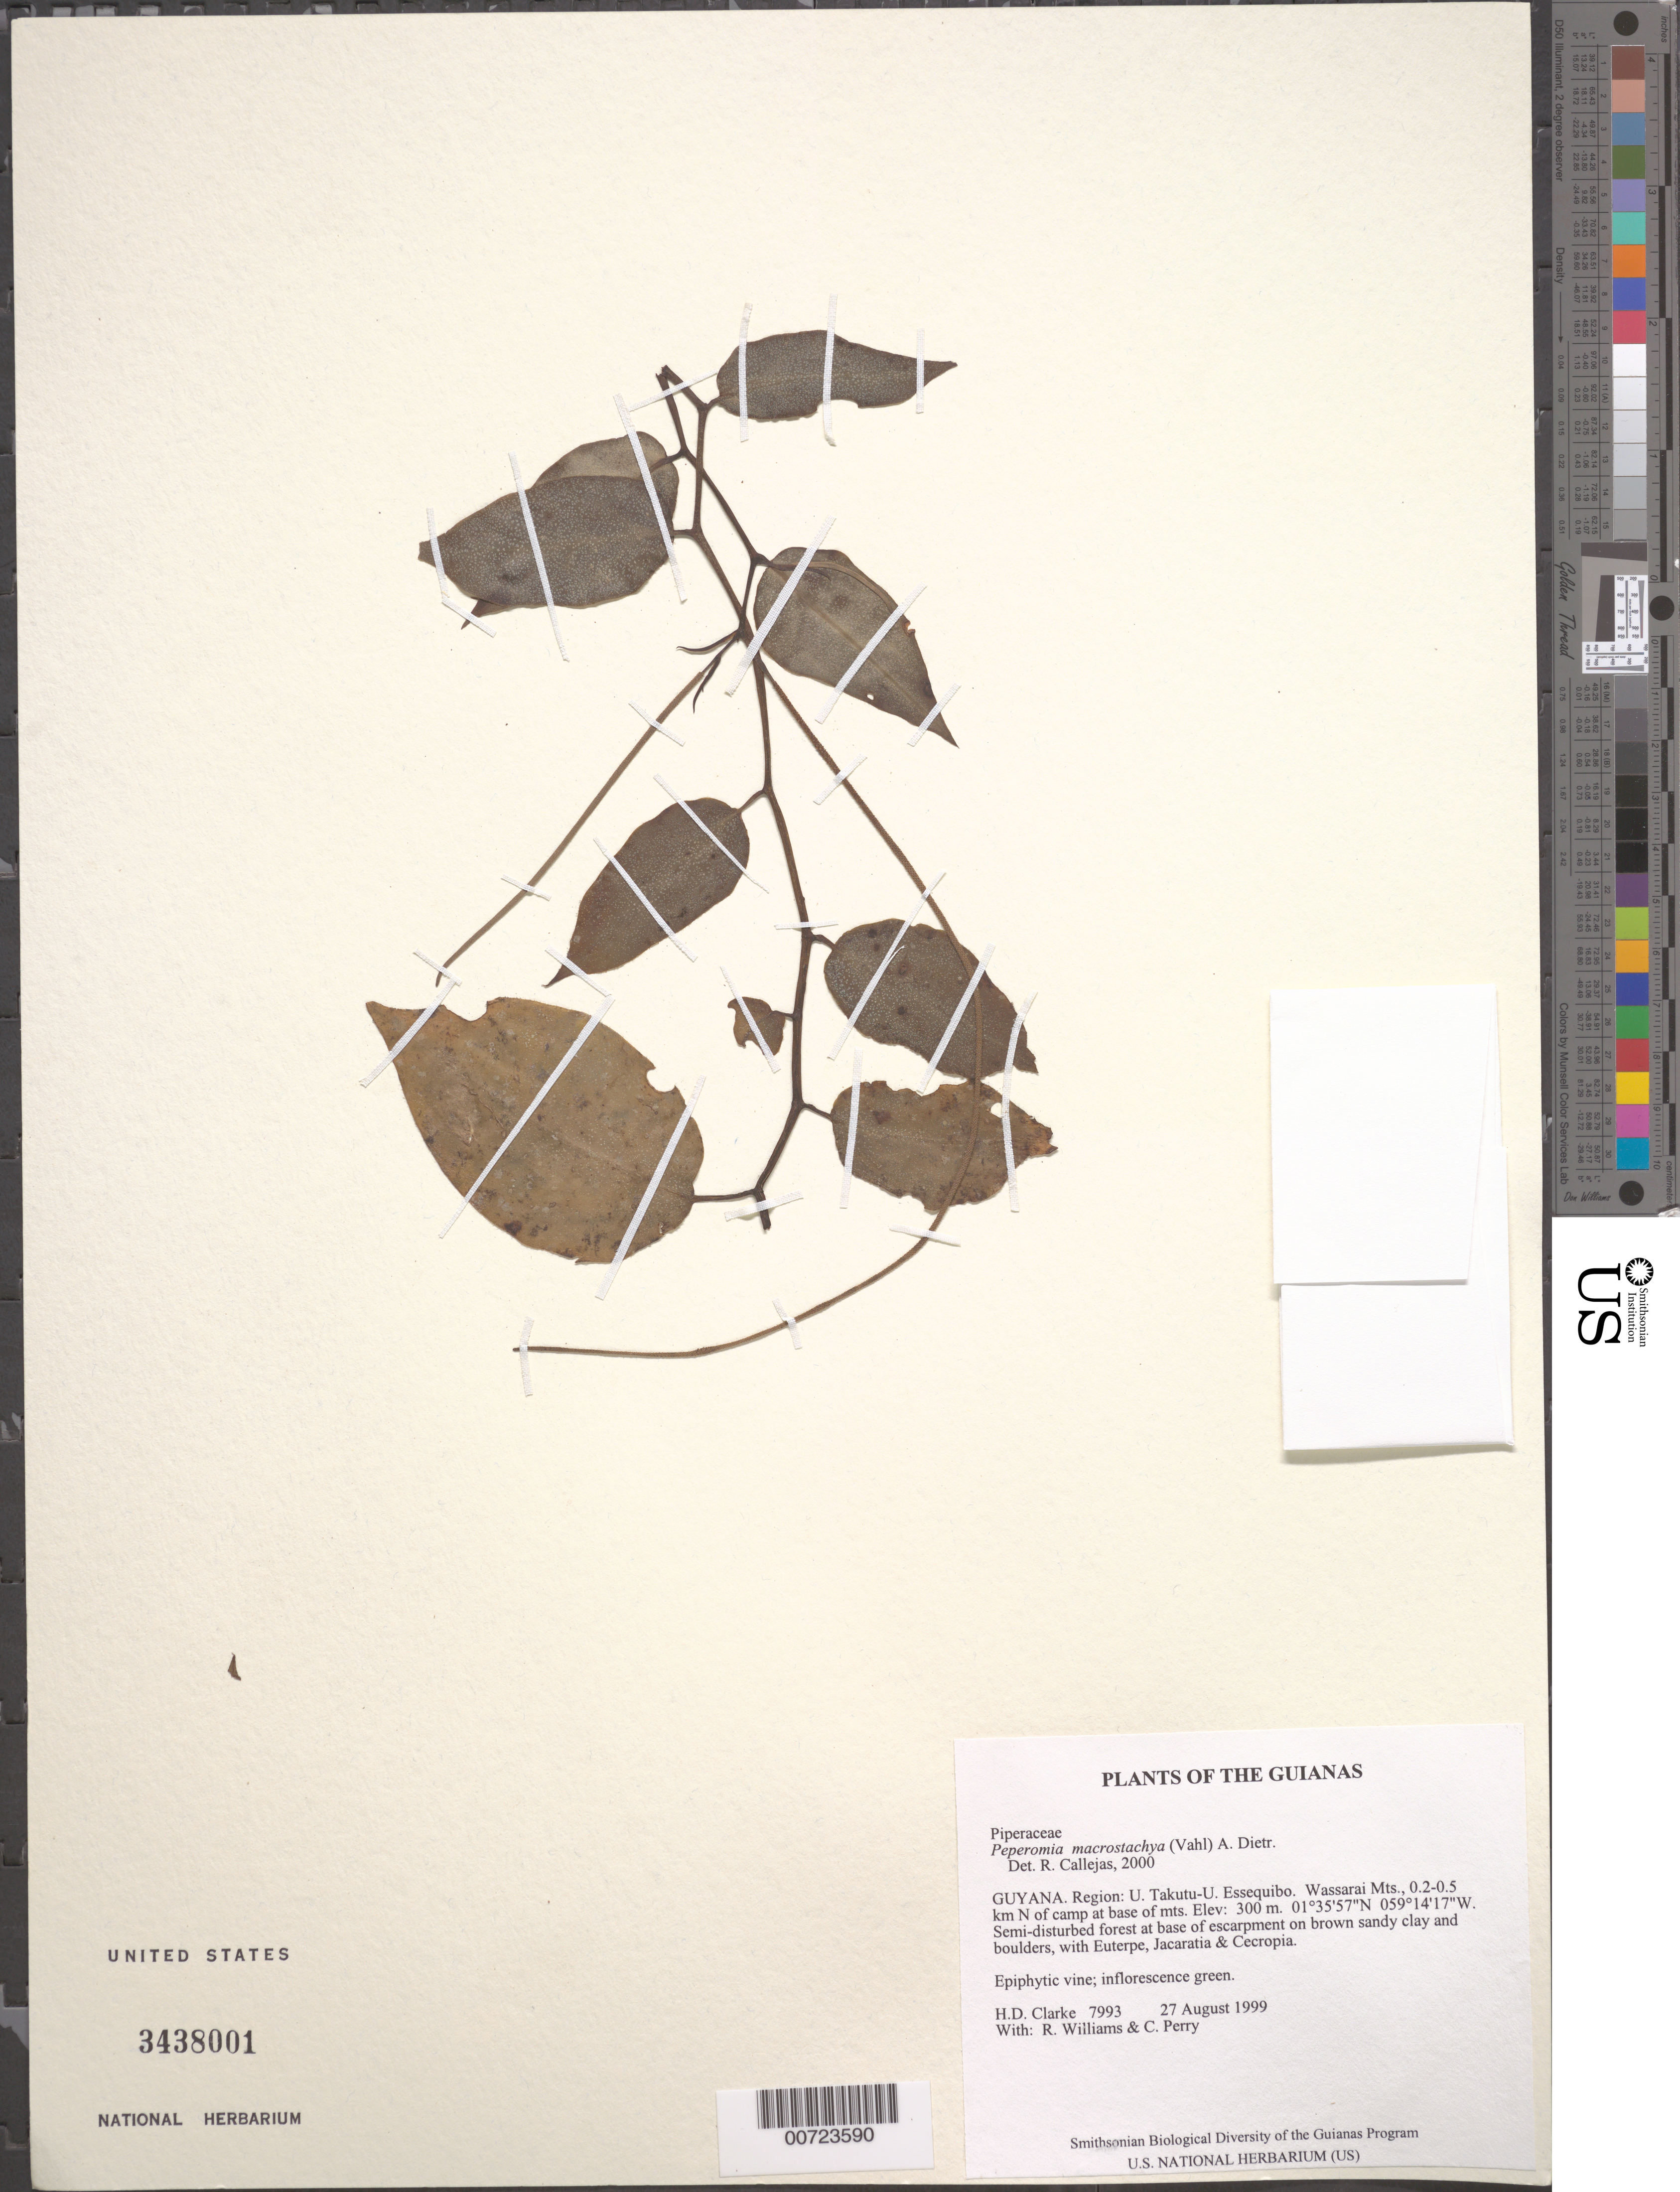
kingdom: Plantae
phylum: Tracheophyta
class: Magnoliopsida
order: Piperales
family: Piperaceae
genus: Peperomia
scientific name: Peperomia macrostachya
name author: (Vahl) A. Dietr.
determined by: Mathieu, Guido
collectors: H. D. Clarke, R. Williams & C. Perry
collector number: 7993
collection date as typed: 27 August 1999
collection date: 1999-08-27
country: Guyana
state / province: U. Takutu-U. Essequibo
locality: Wassarai Mts., 0.2-0.5 km N of camp at base of mts.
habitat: Semi-disturbed forest at base of escarpment on brown sandy clay and boulders, with Euterpe, Jacaratia & Cecropia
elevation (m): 300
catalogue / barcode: US 3438001